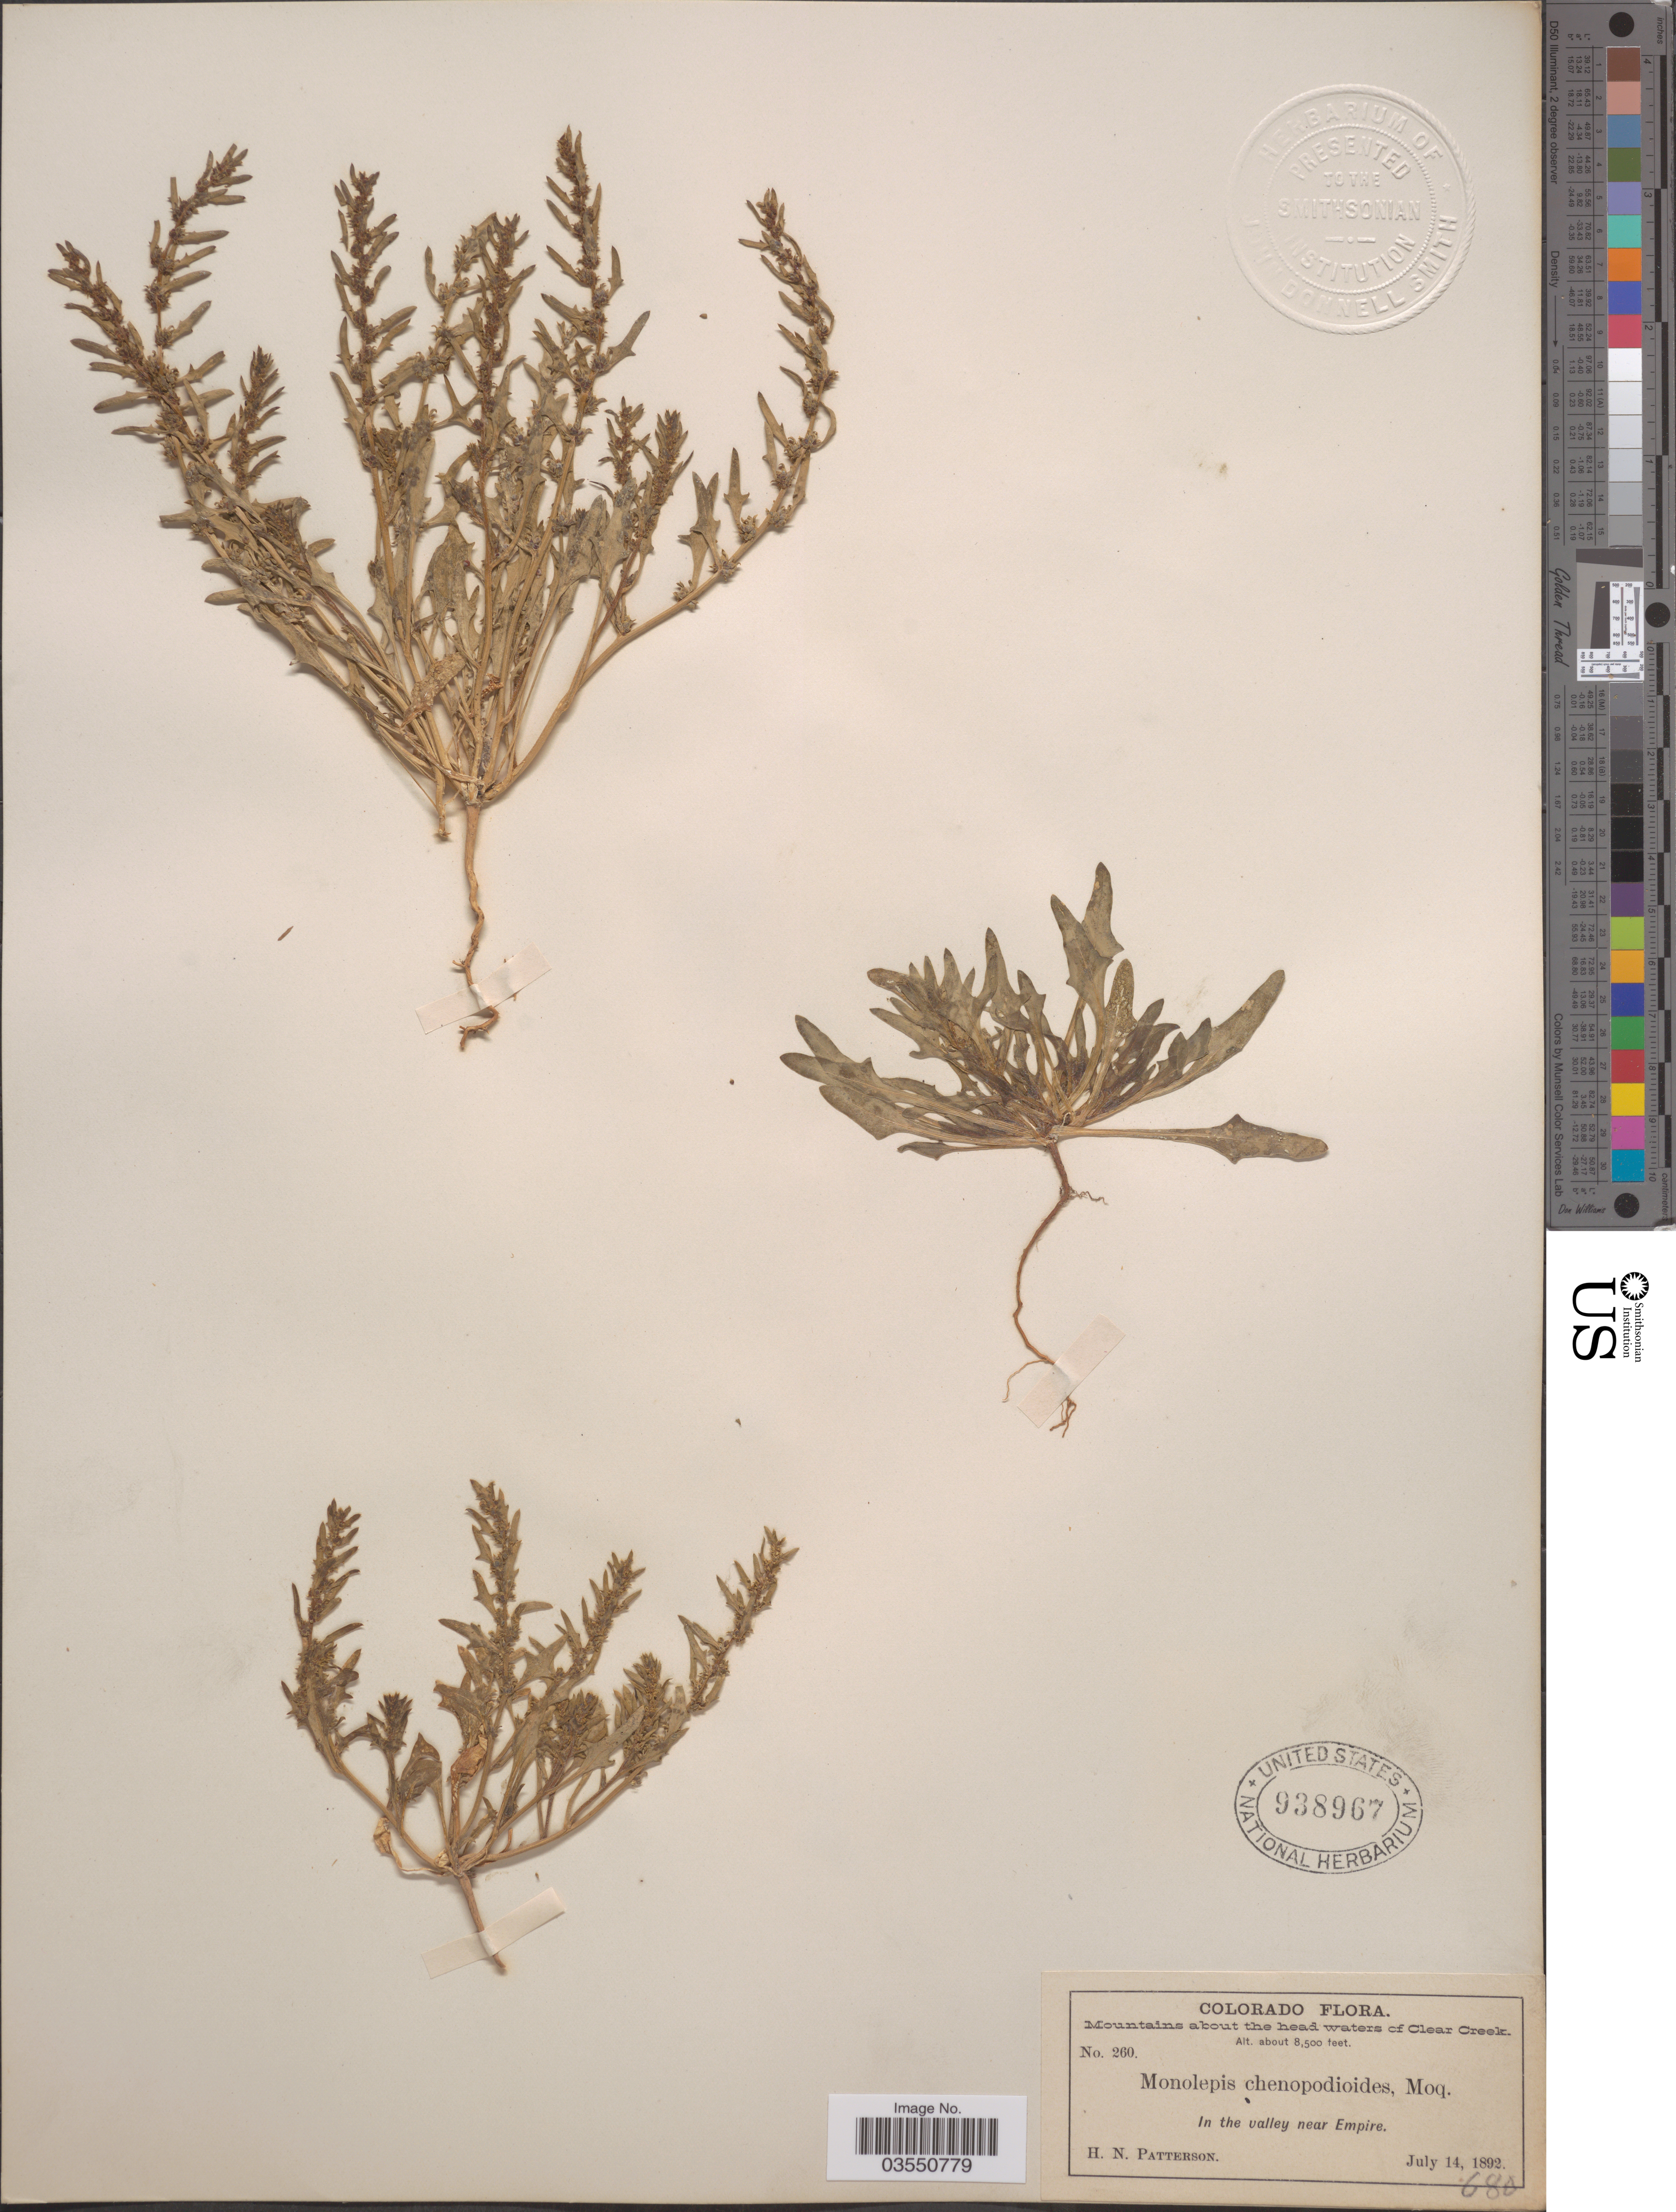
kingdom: Plantae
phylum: Tracheophyta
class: Magnoliopsida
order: Caryophyllales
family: Amaranthaceae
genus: Blitum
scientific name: Blitum nuttallianum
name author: Schult.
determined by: U.S. National Herbarium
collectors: H. N. Patterson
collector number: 260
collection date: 1892-07-14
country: United States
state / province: Colorado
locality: Mountains about the head waters of Clear Creek. In the valley near Empire.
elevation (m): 2591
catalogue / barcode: US 938967